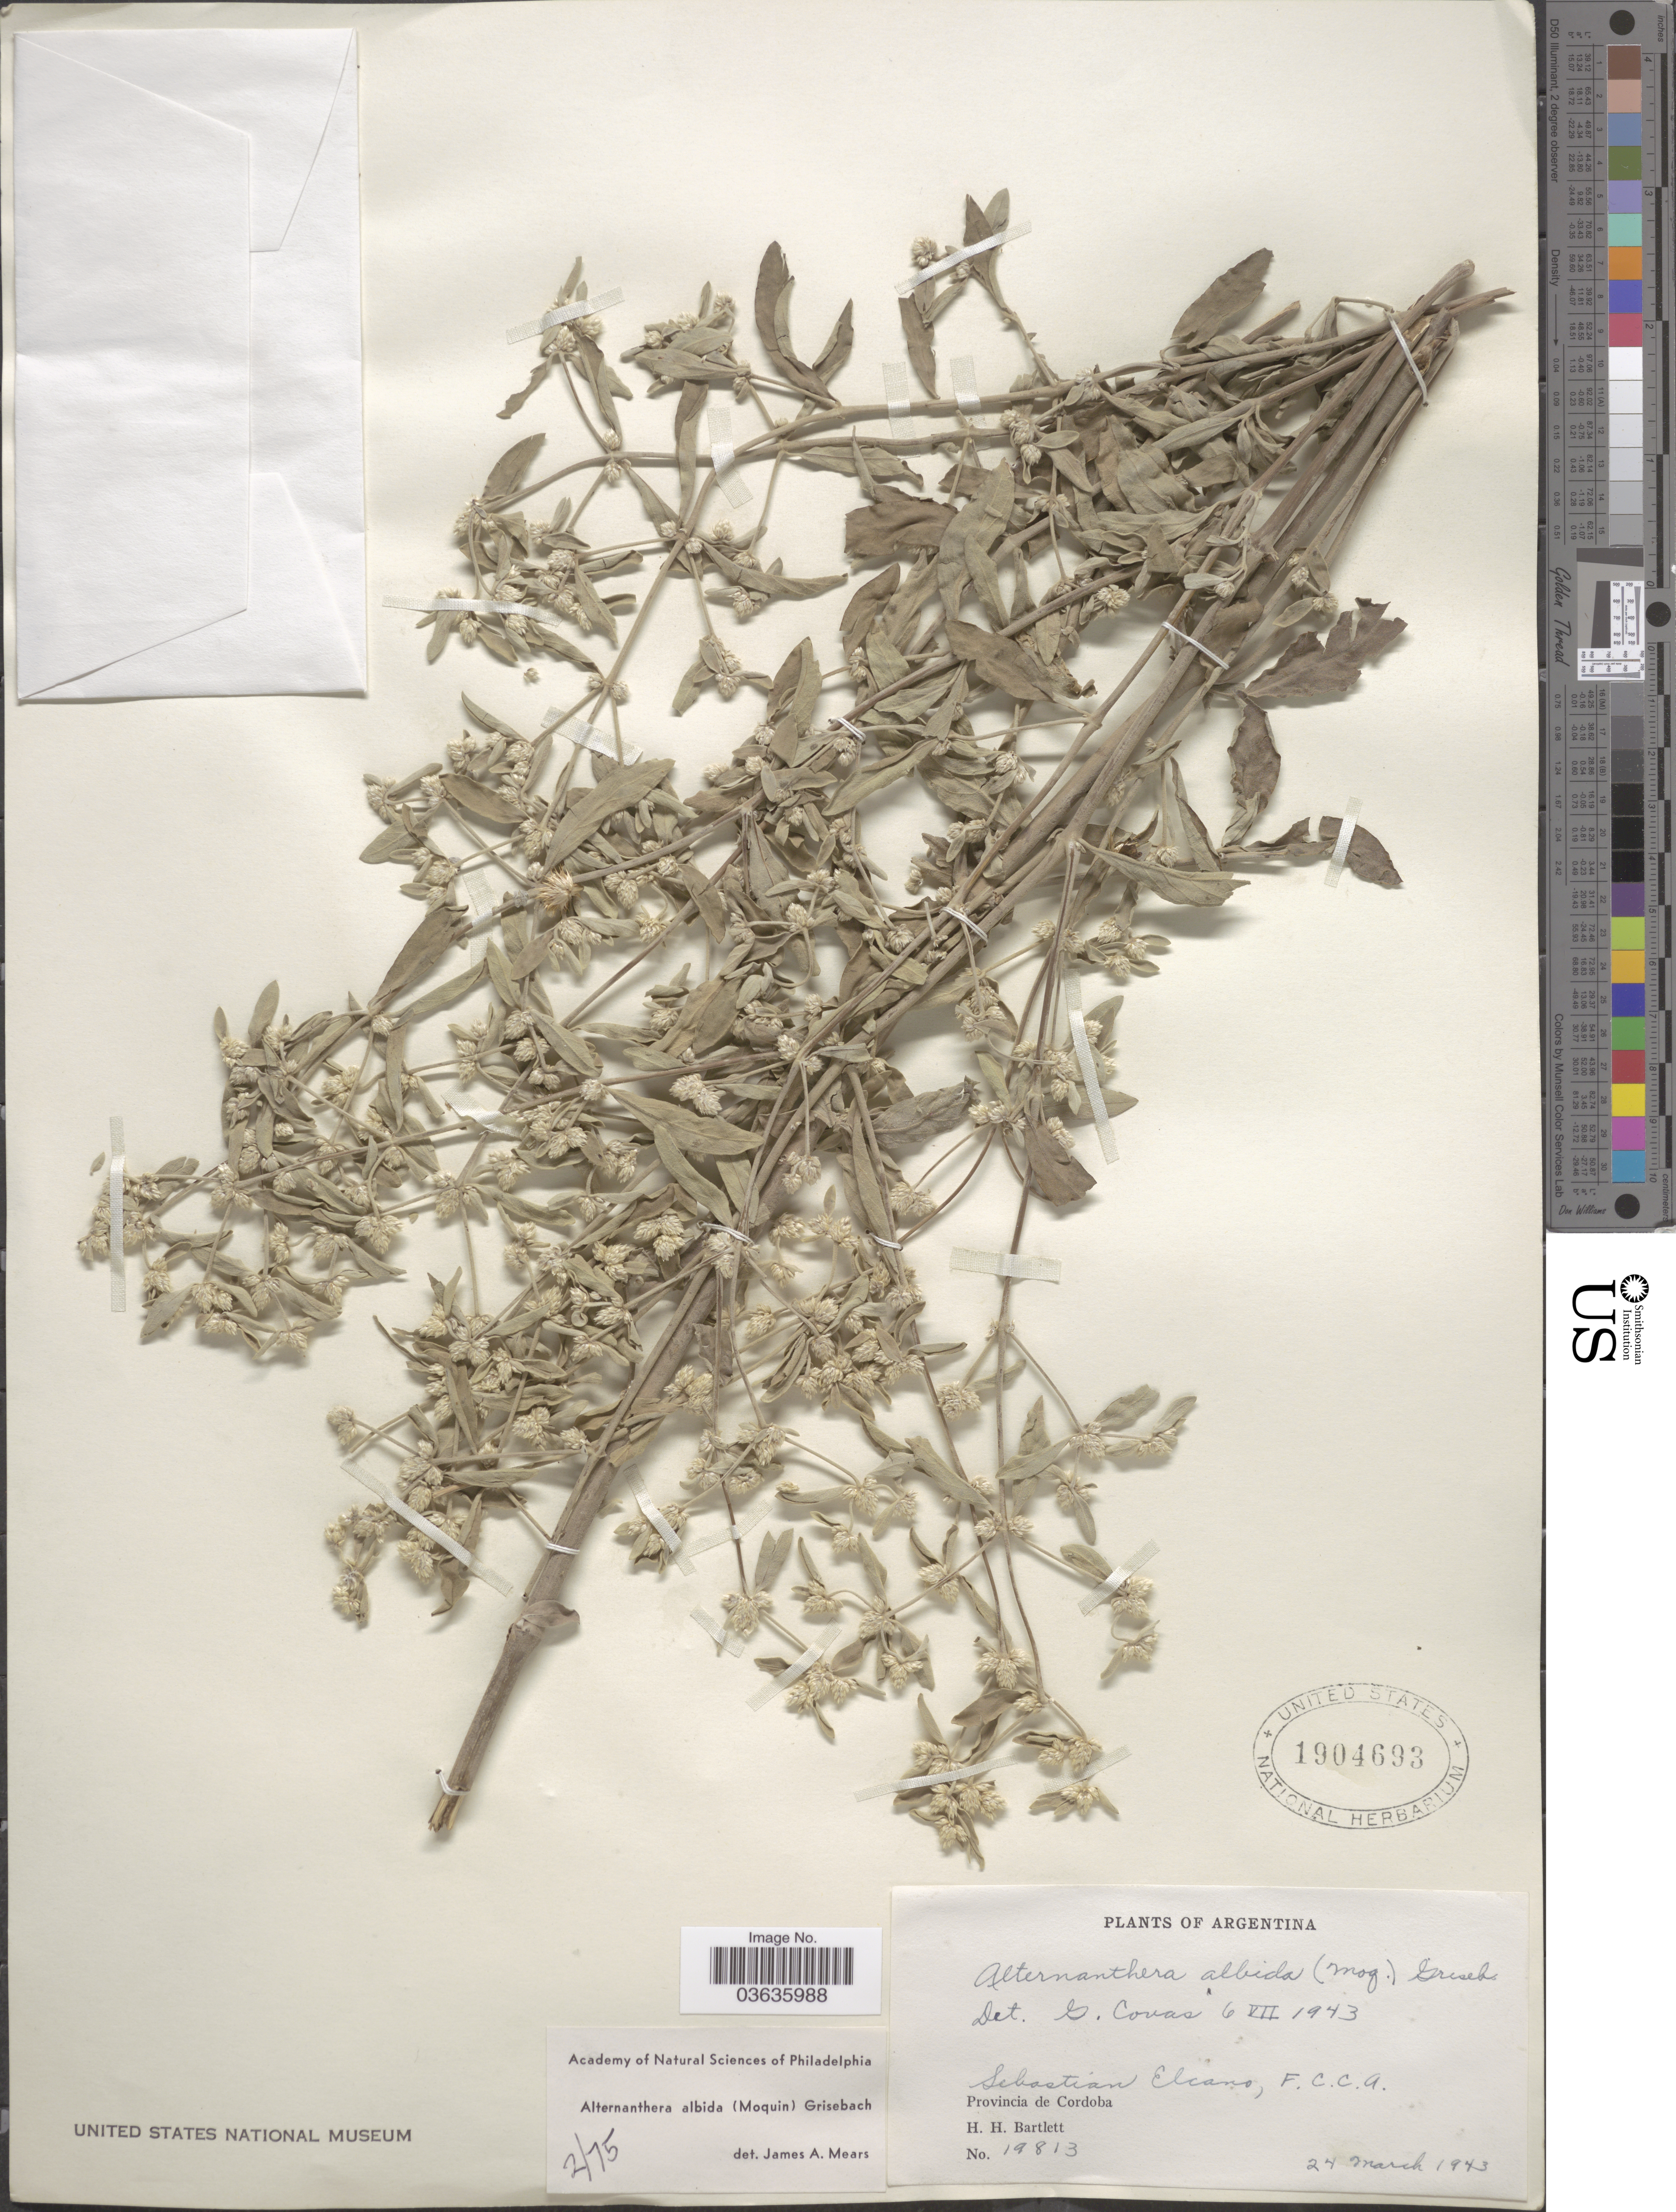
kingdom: Plantae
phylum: Tracheophyta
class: Magnoliopsida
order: Caryophyllales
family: Amaranthaceae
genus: Alternanthera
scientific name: Alternanthera albida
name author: (Moq.) Griseb.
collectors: H. H. Bartlett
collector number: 19813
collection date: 1943-03-24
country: Argentina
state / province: Cordoba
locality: Sebastian Elcano, F. C. C. A.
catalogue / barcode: US 1904693